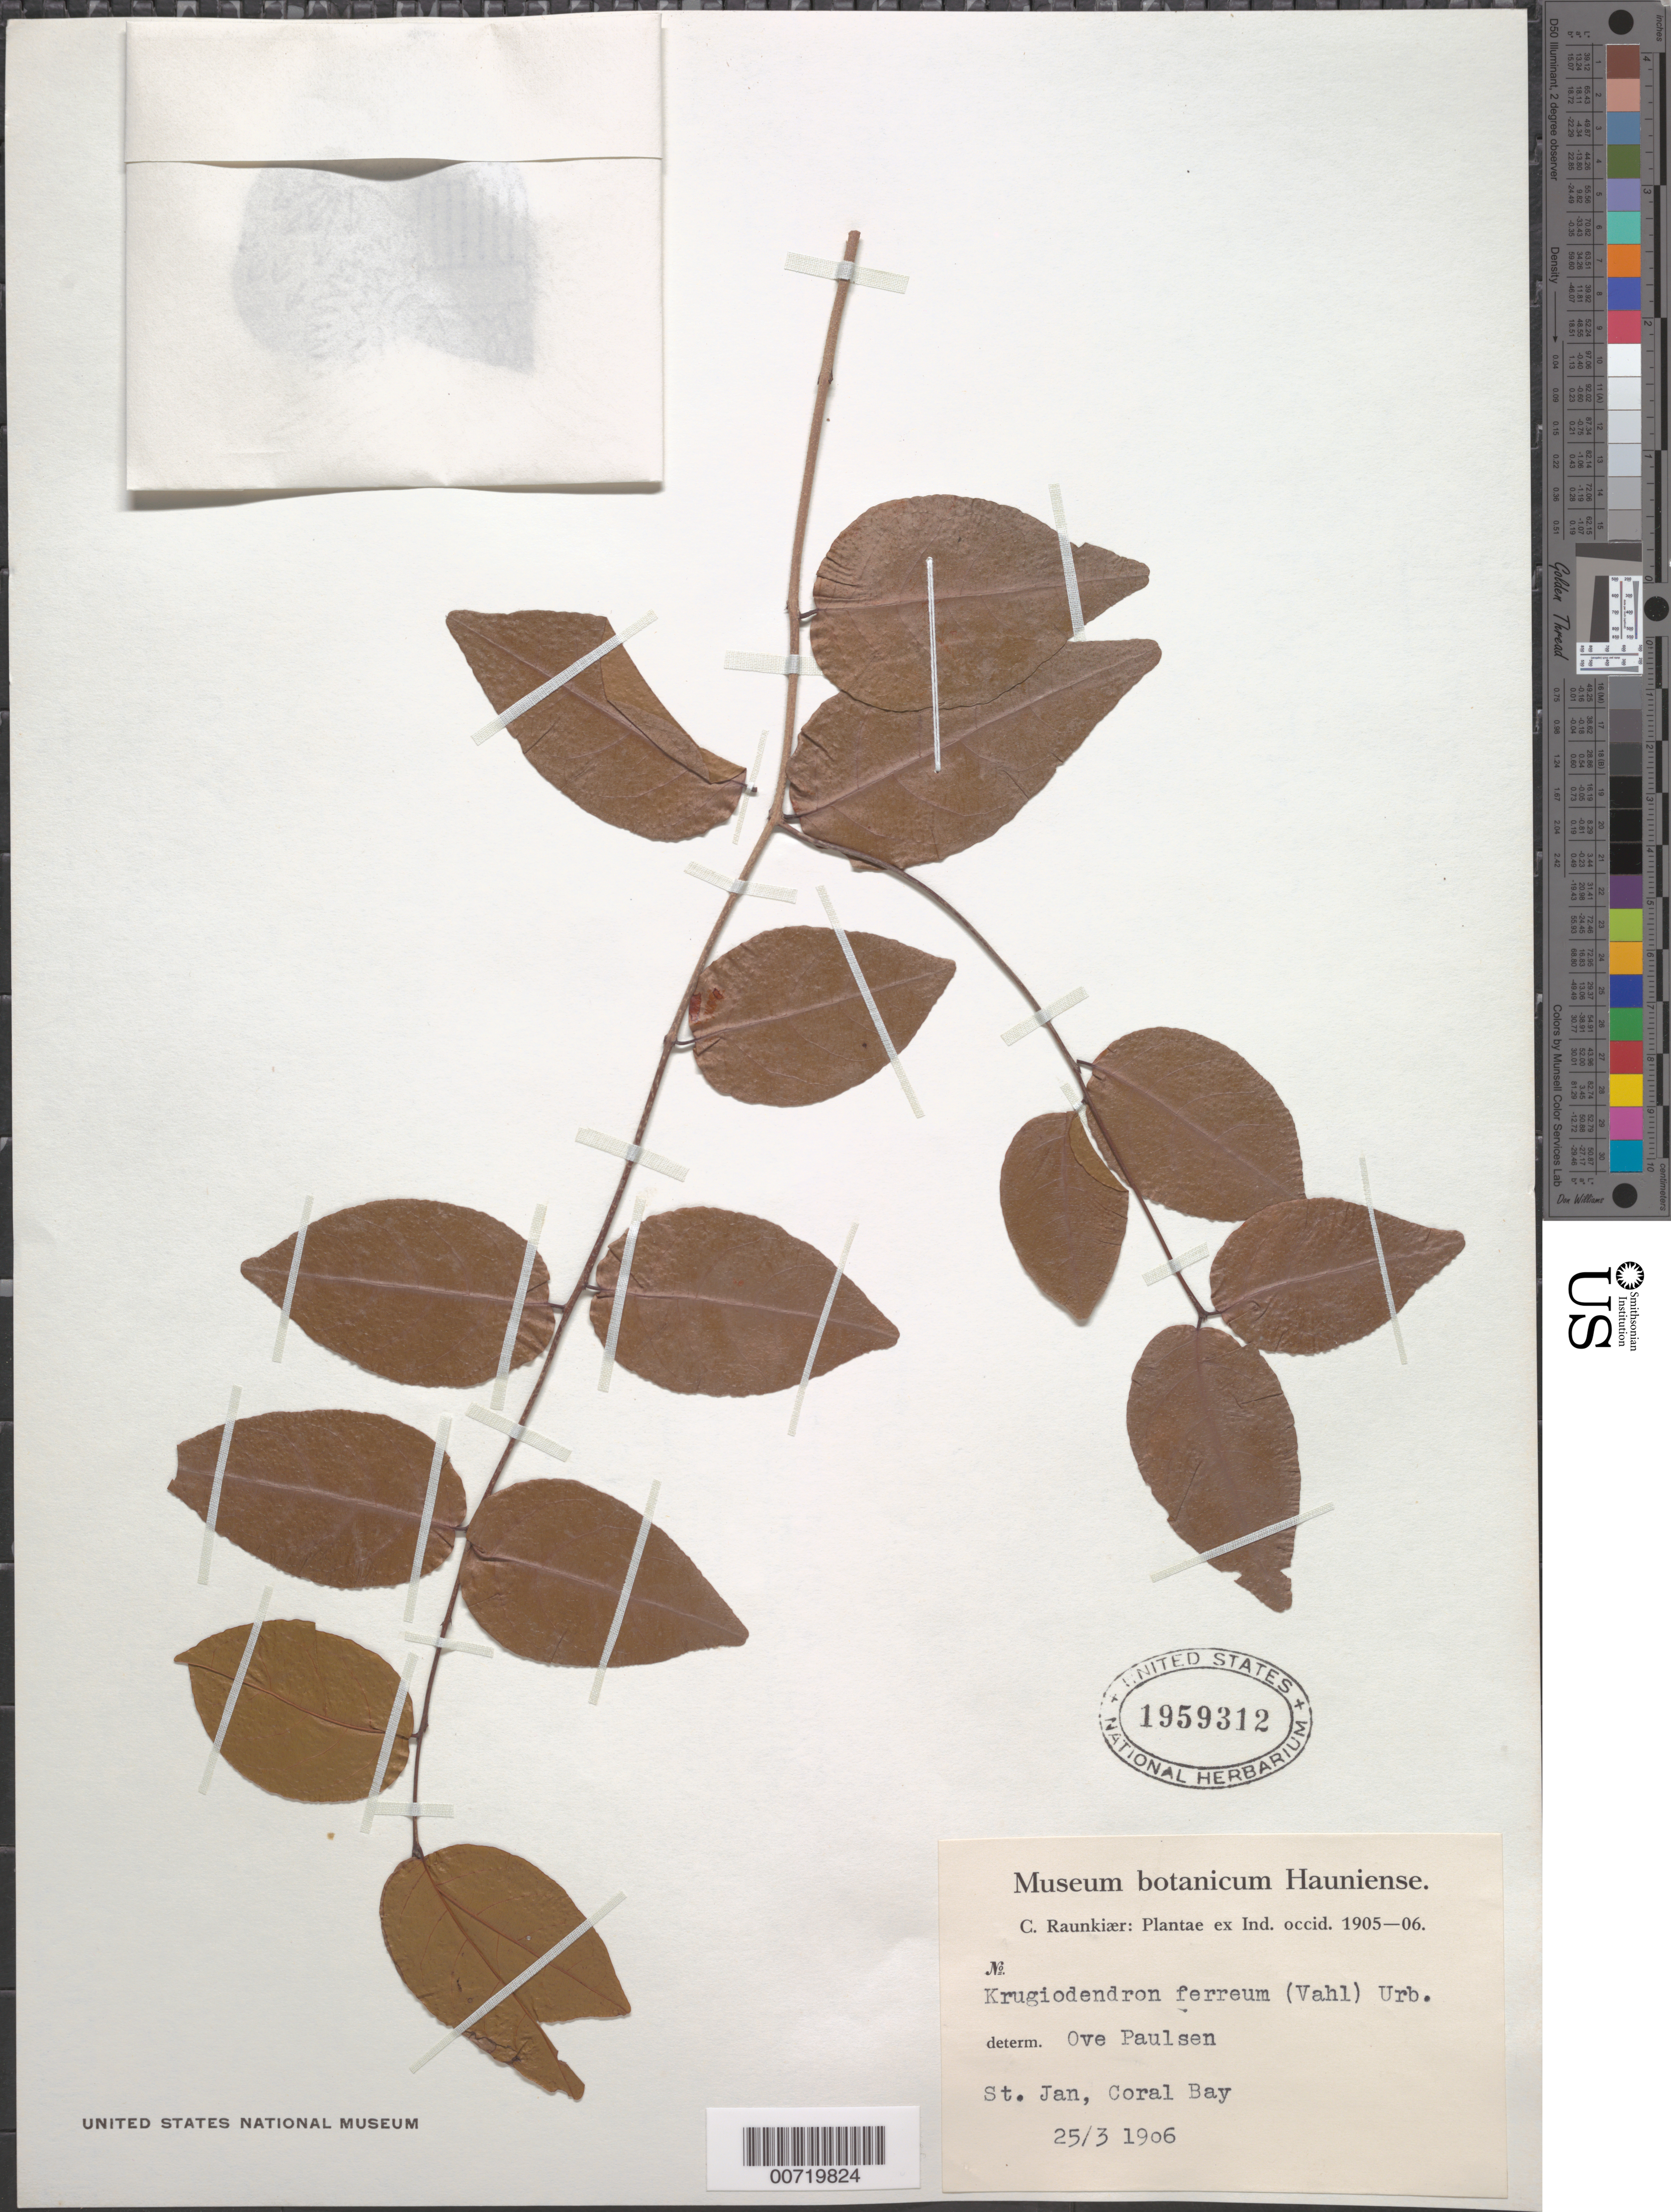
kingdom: Plantae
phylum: Tracheophyta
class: Magnoliopsida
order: Rosales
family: Rhamnaceae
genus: Krugiodendron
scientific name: Krugiodendron ferreum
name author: (Vahl) Urb.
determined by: Paulsen, O.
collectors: C. Raunkiær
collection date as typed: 25 Mar 1906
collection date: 1906-03-25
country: U.S. Virgin Islands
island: St. John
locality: Coral Bay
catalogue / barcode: US 1959312